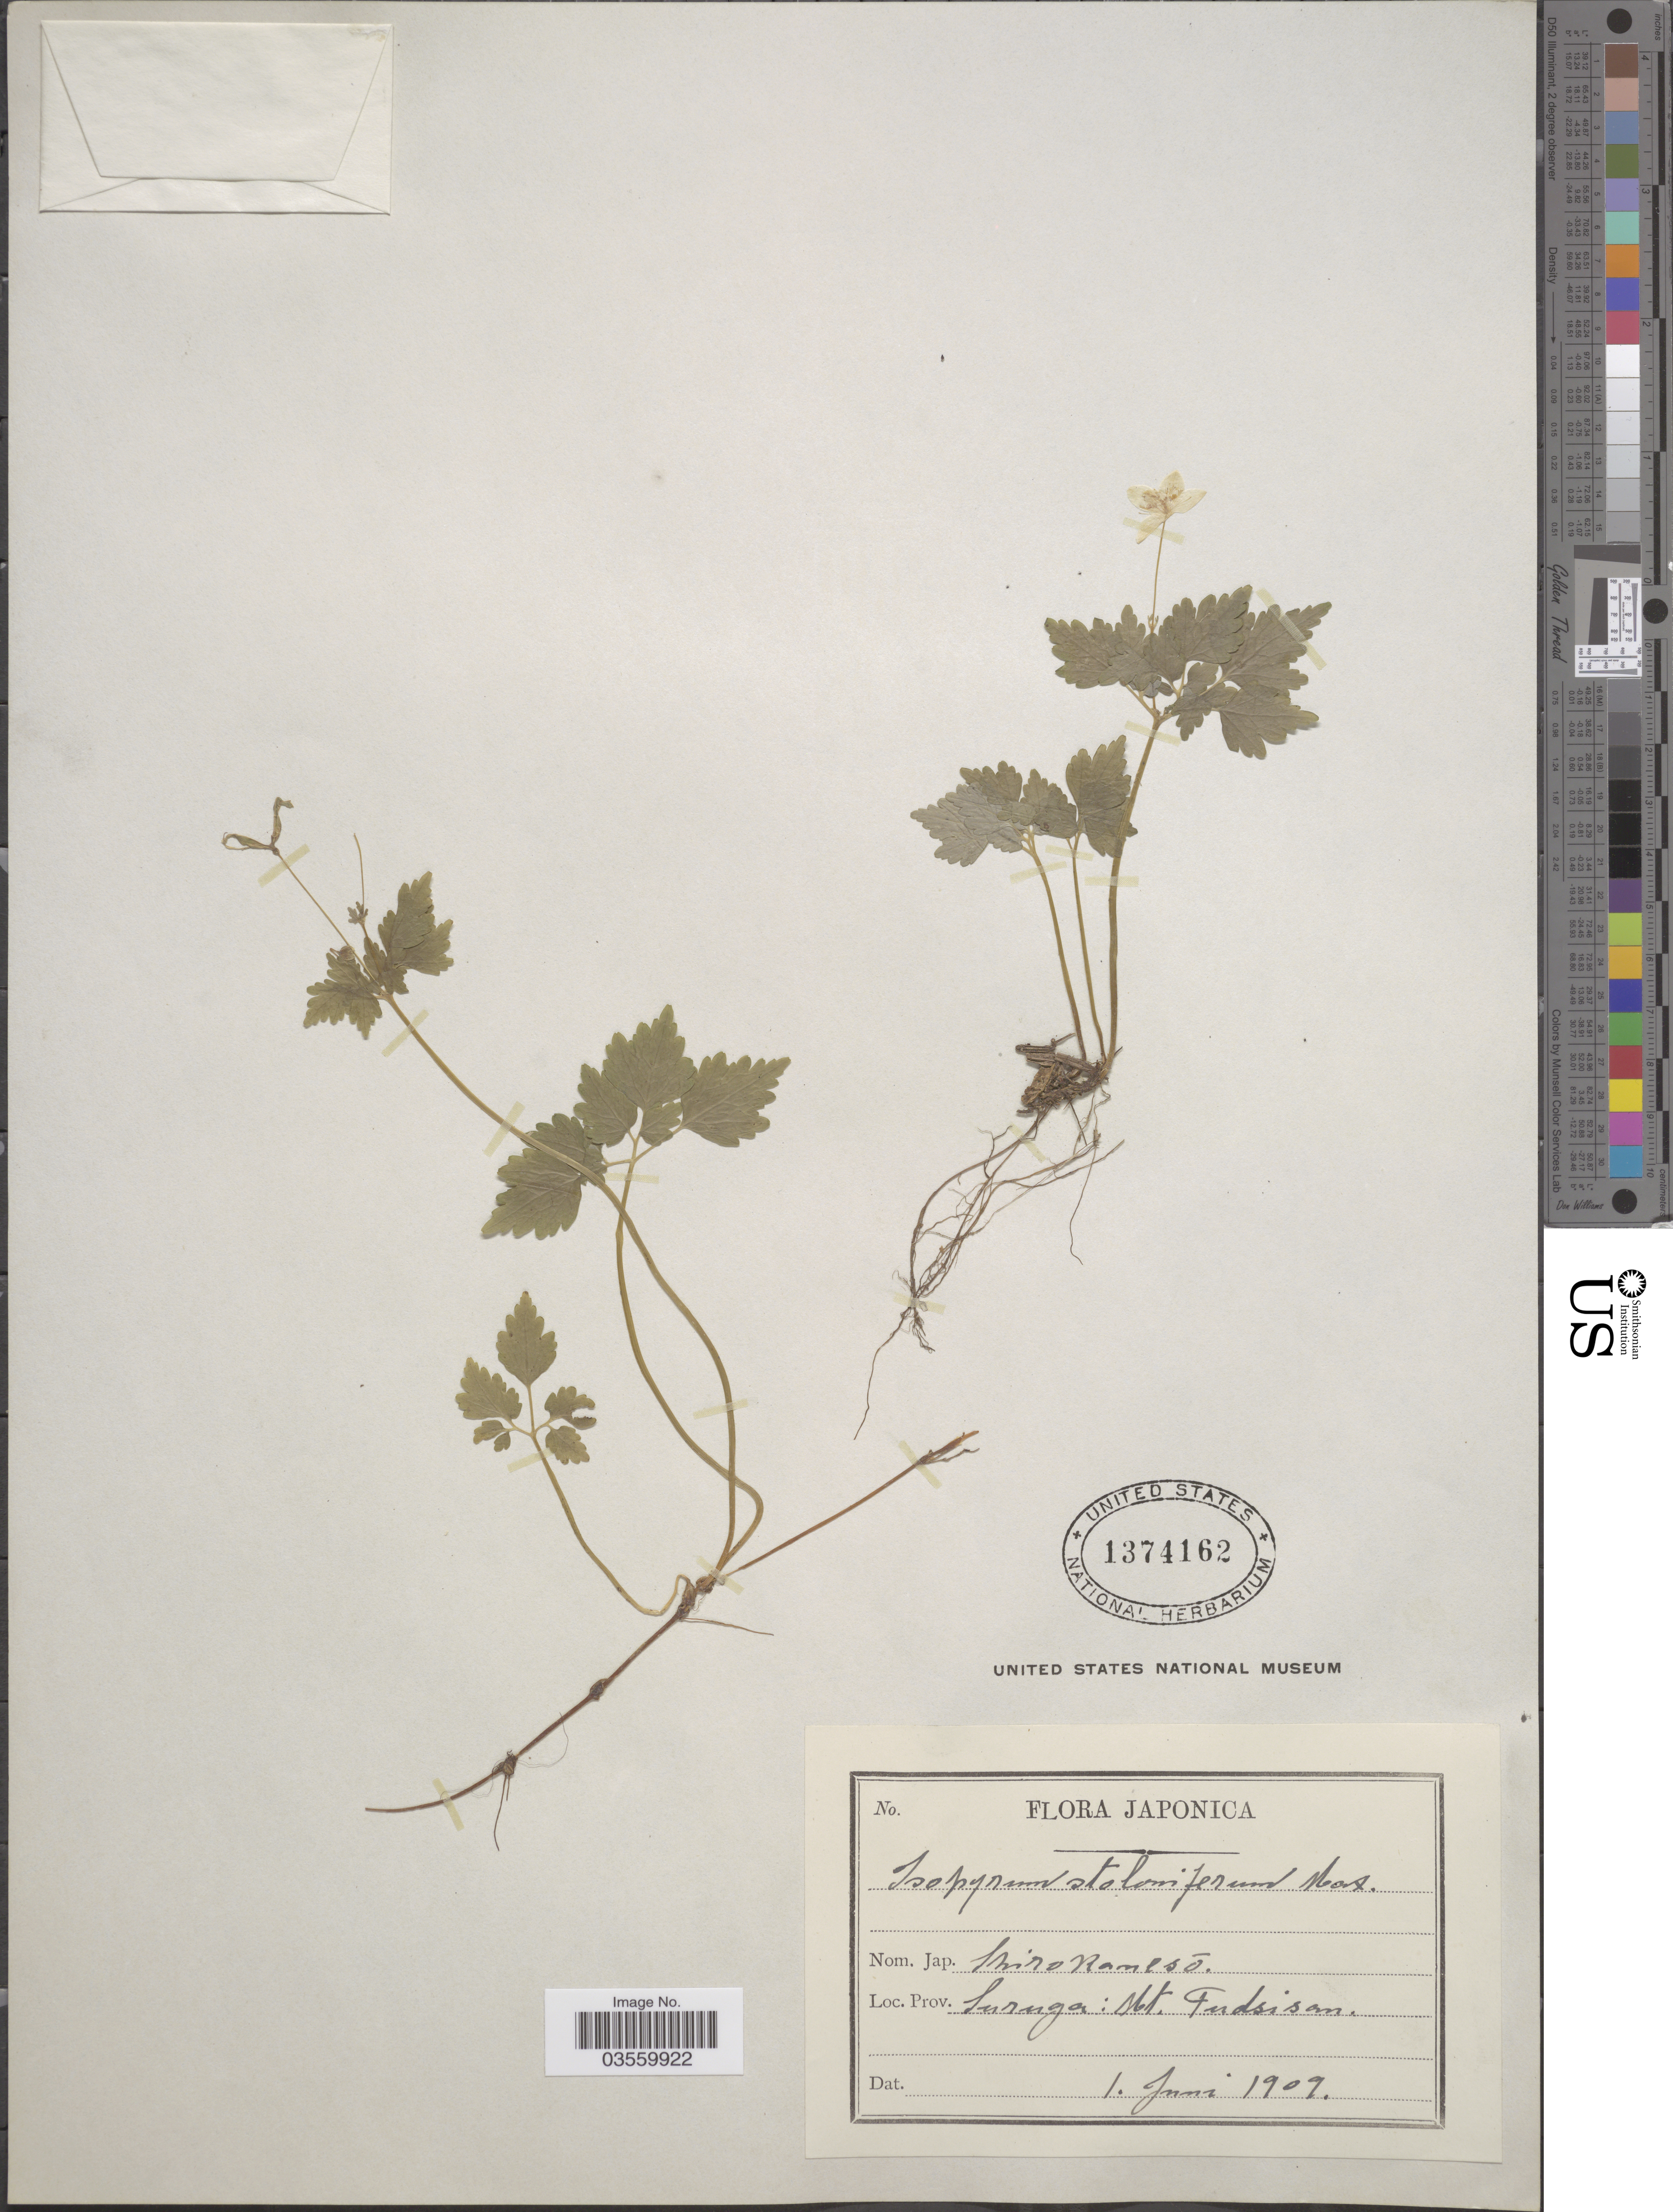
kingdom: Plantae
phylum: Tracheophyta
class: Magnoliopsida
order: Ranunculales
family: Ranunculaceae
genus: Dichocarpum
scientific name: Dichocarpum stoloniferum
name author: (Maxim.) W.T. Wang & P.K. Hsiao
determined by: Strong, Mark T., (BOT), Smithsonian Institution - National Museum of Natural History (UNITED STATES)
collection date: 1909-06-01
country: Japan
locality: Suruga: Mt. Fudsisan.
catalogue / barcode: US 1374162